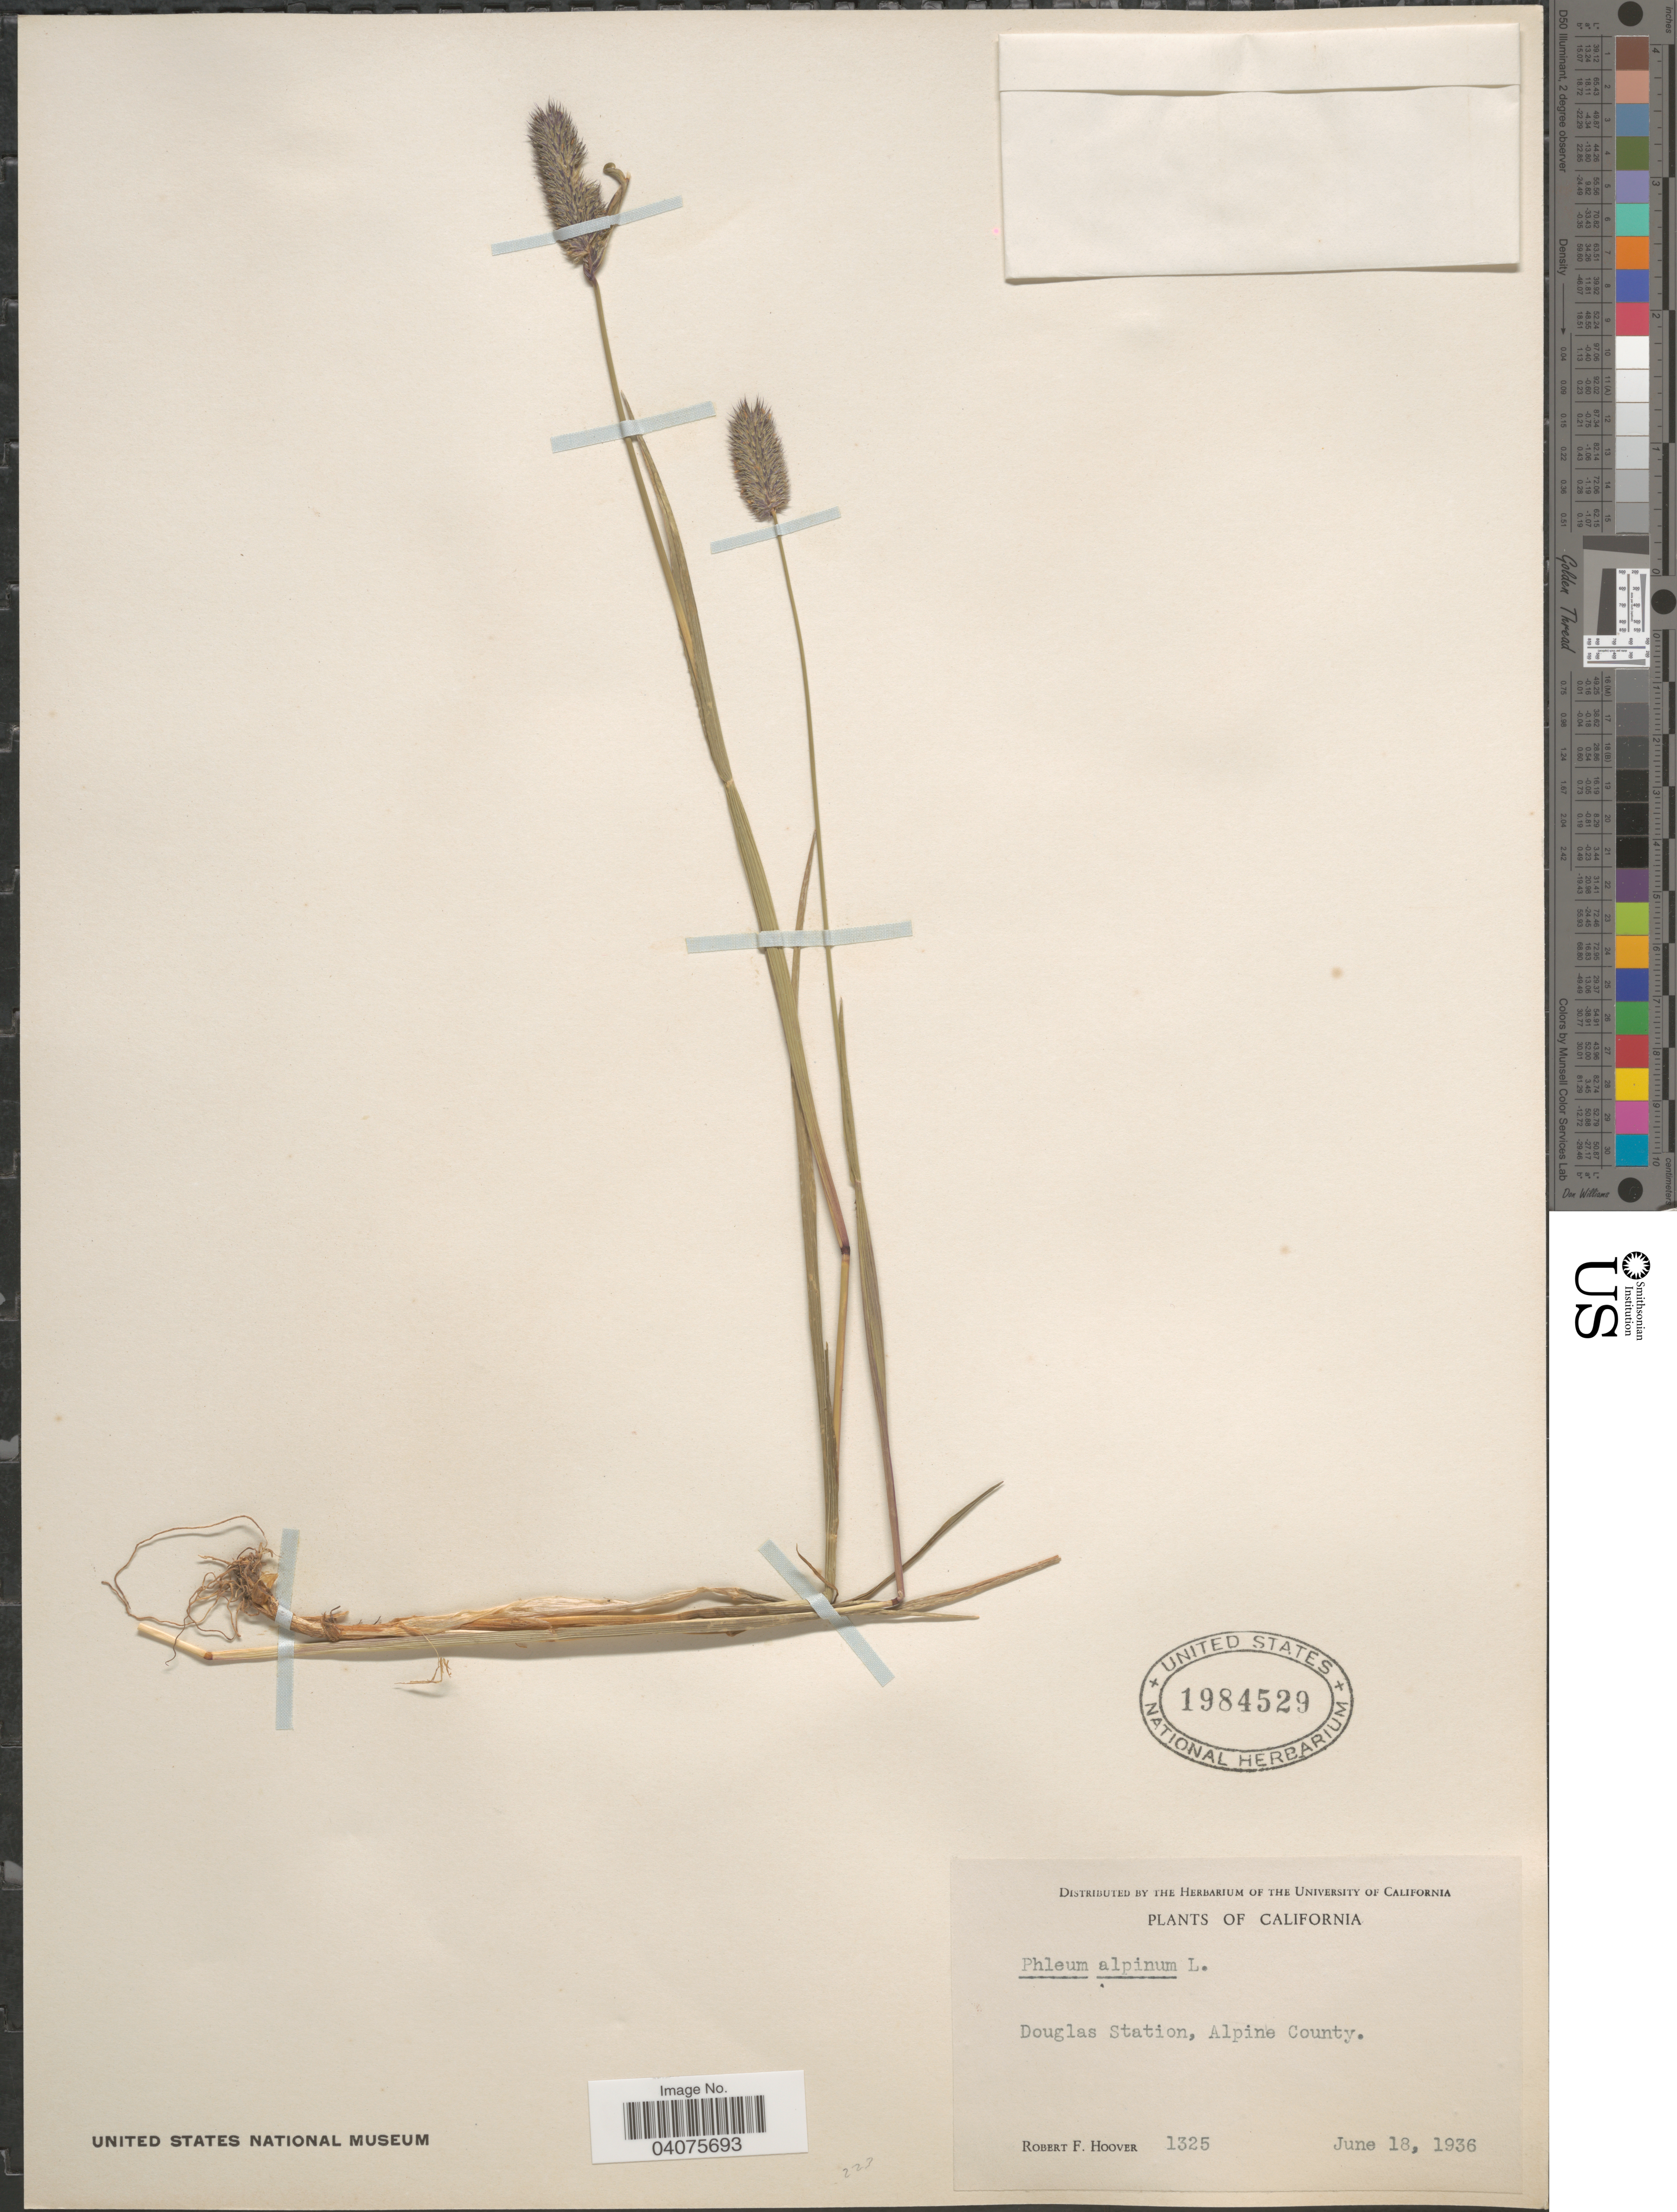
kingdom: Plantae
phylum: Tracheophyta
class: Liliopsida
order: Poales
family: Poaceae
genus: Phleum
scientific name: Phleum alpinum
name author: L.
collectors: R. F. Hoover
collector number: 1325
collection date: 1936-06-18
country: United States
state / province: California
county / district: Alpine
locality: Douglas Station, Alpine County.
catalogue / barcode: US 1984529